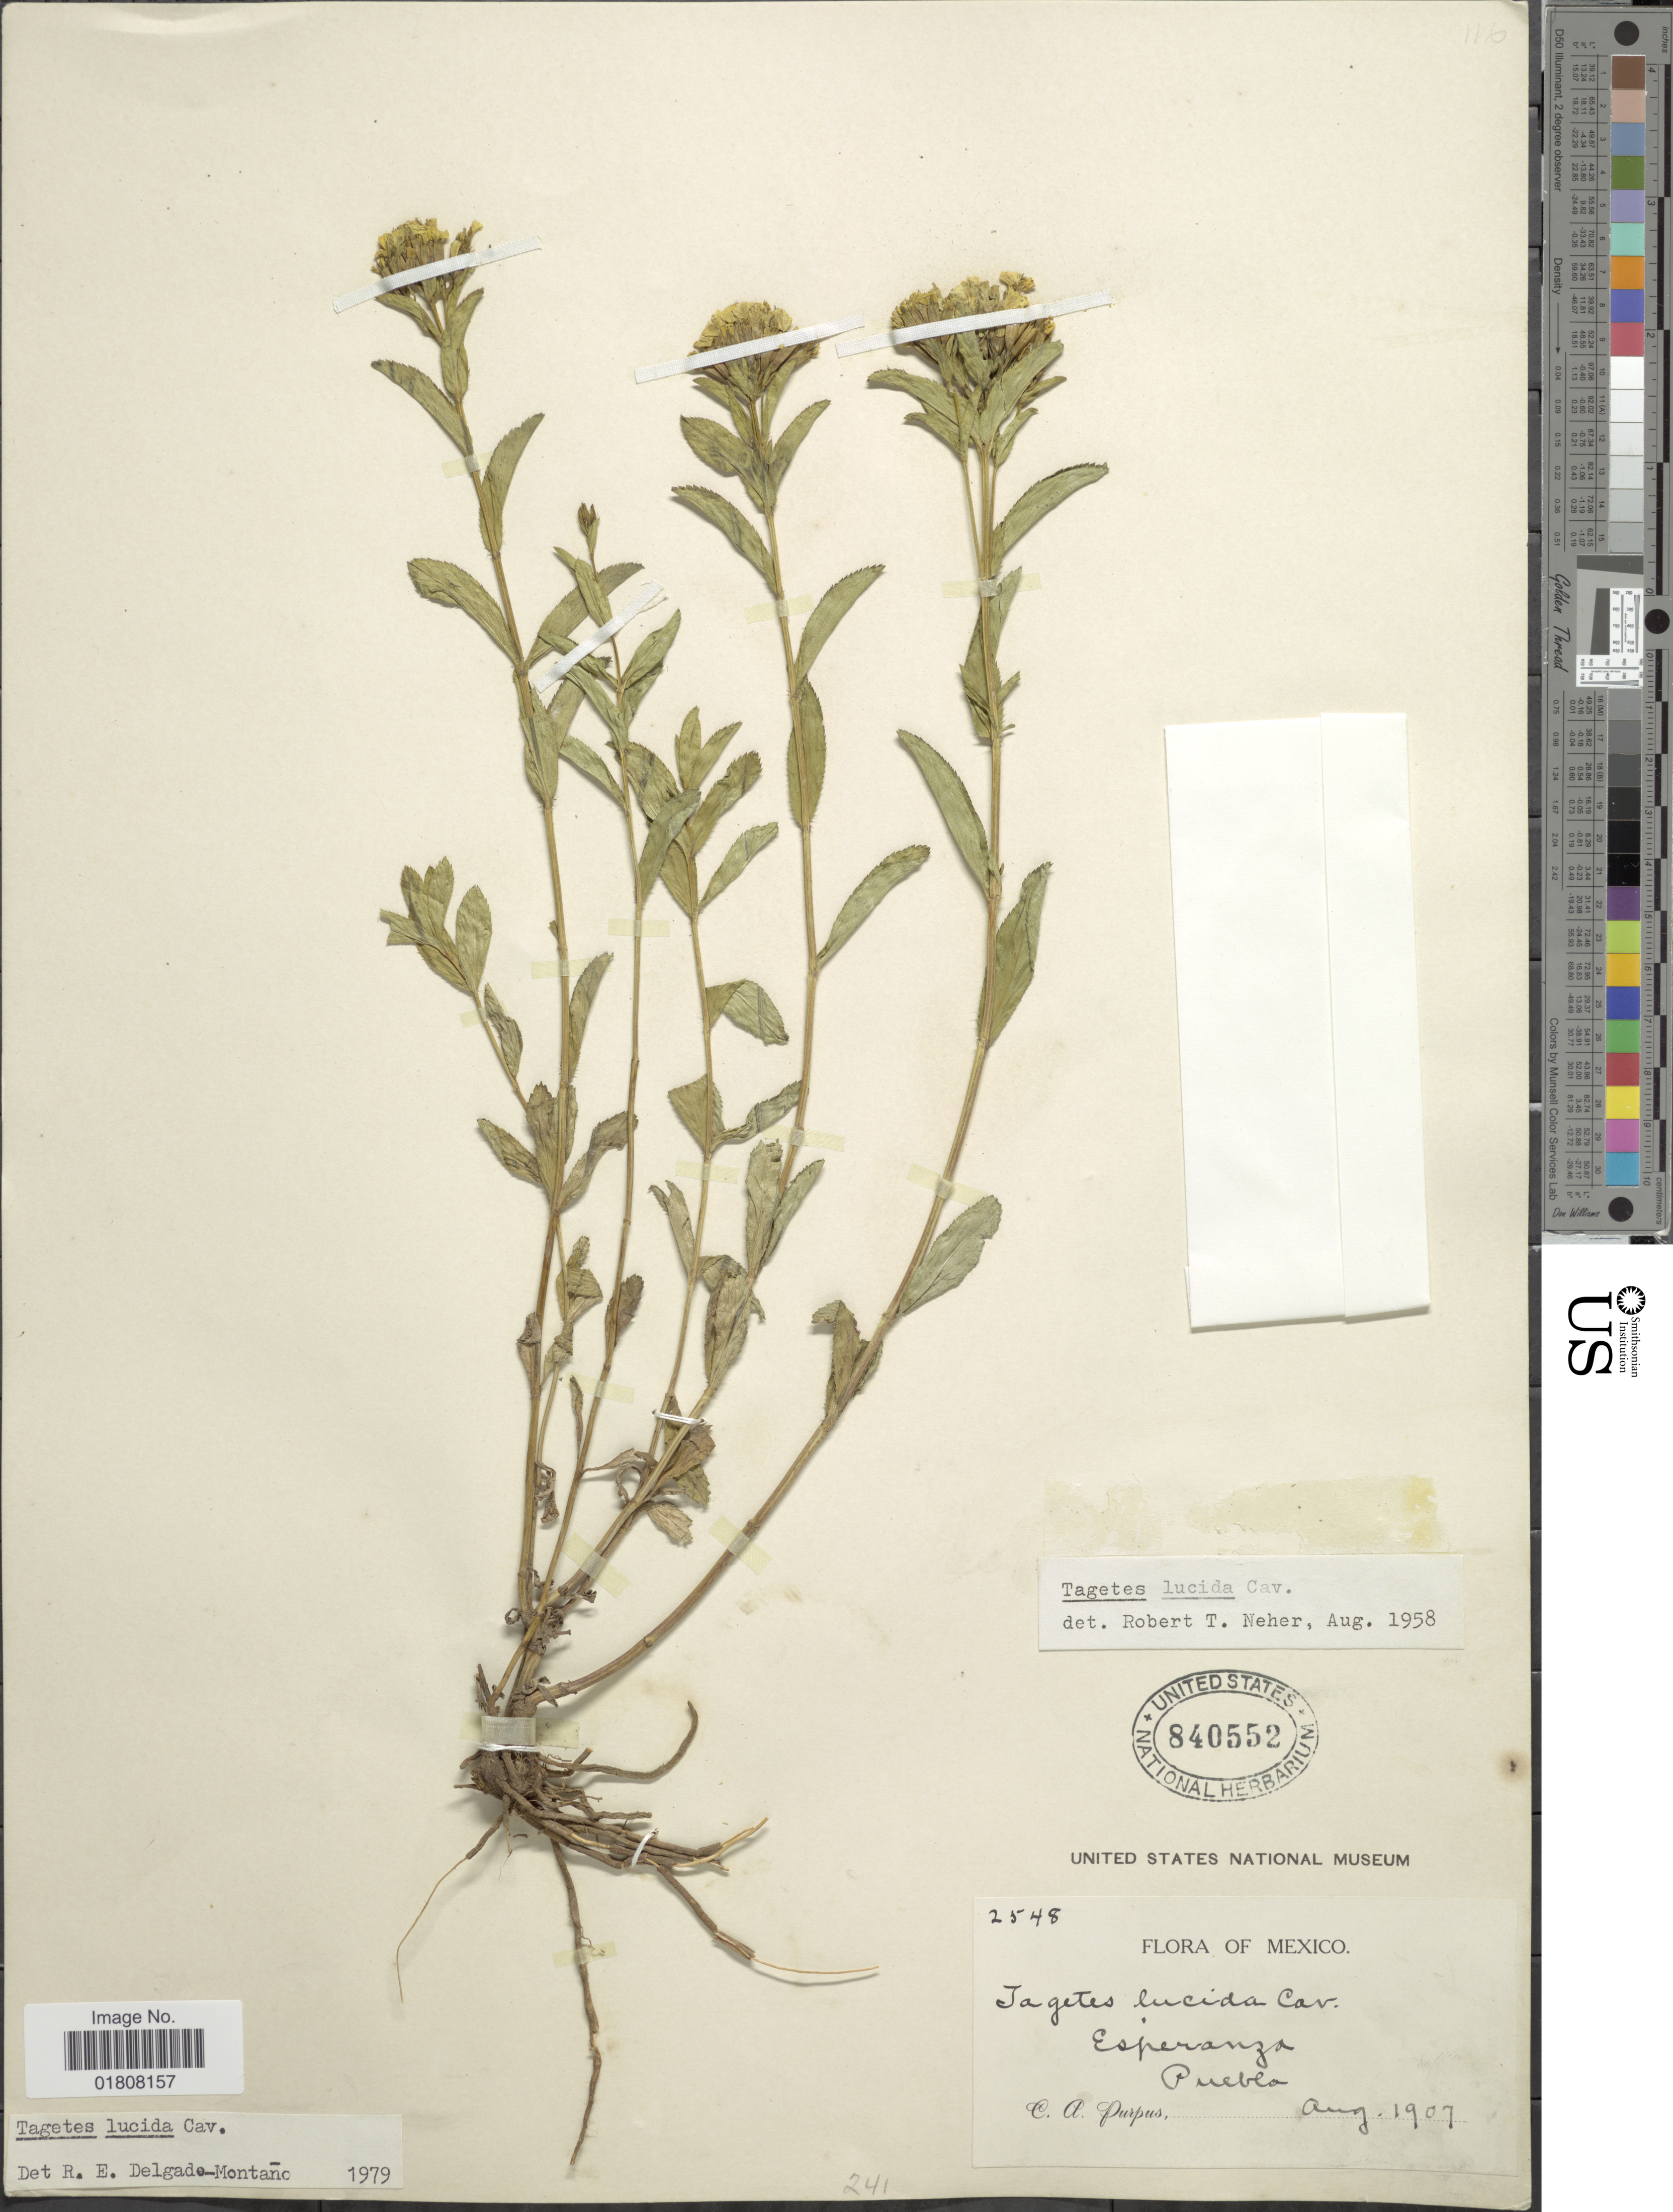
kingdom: Plantae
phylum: Tracheophyta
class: Magnoliopsida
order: Asterales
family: Asteraceae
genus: Tagetes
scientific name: Tagetes lucida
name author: Cav.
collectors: C. A. Purpus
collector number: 2548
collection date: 1907-08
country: Mexico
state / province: Puebla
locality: Esperanza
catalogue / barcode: US 840552